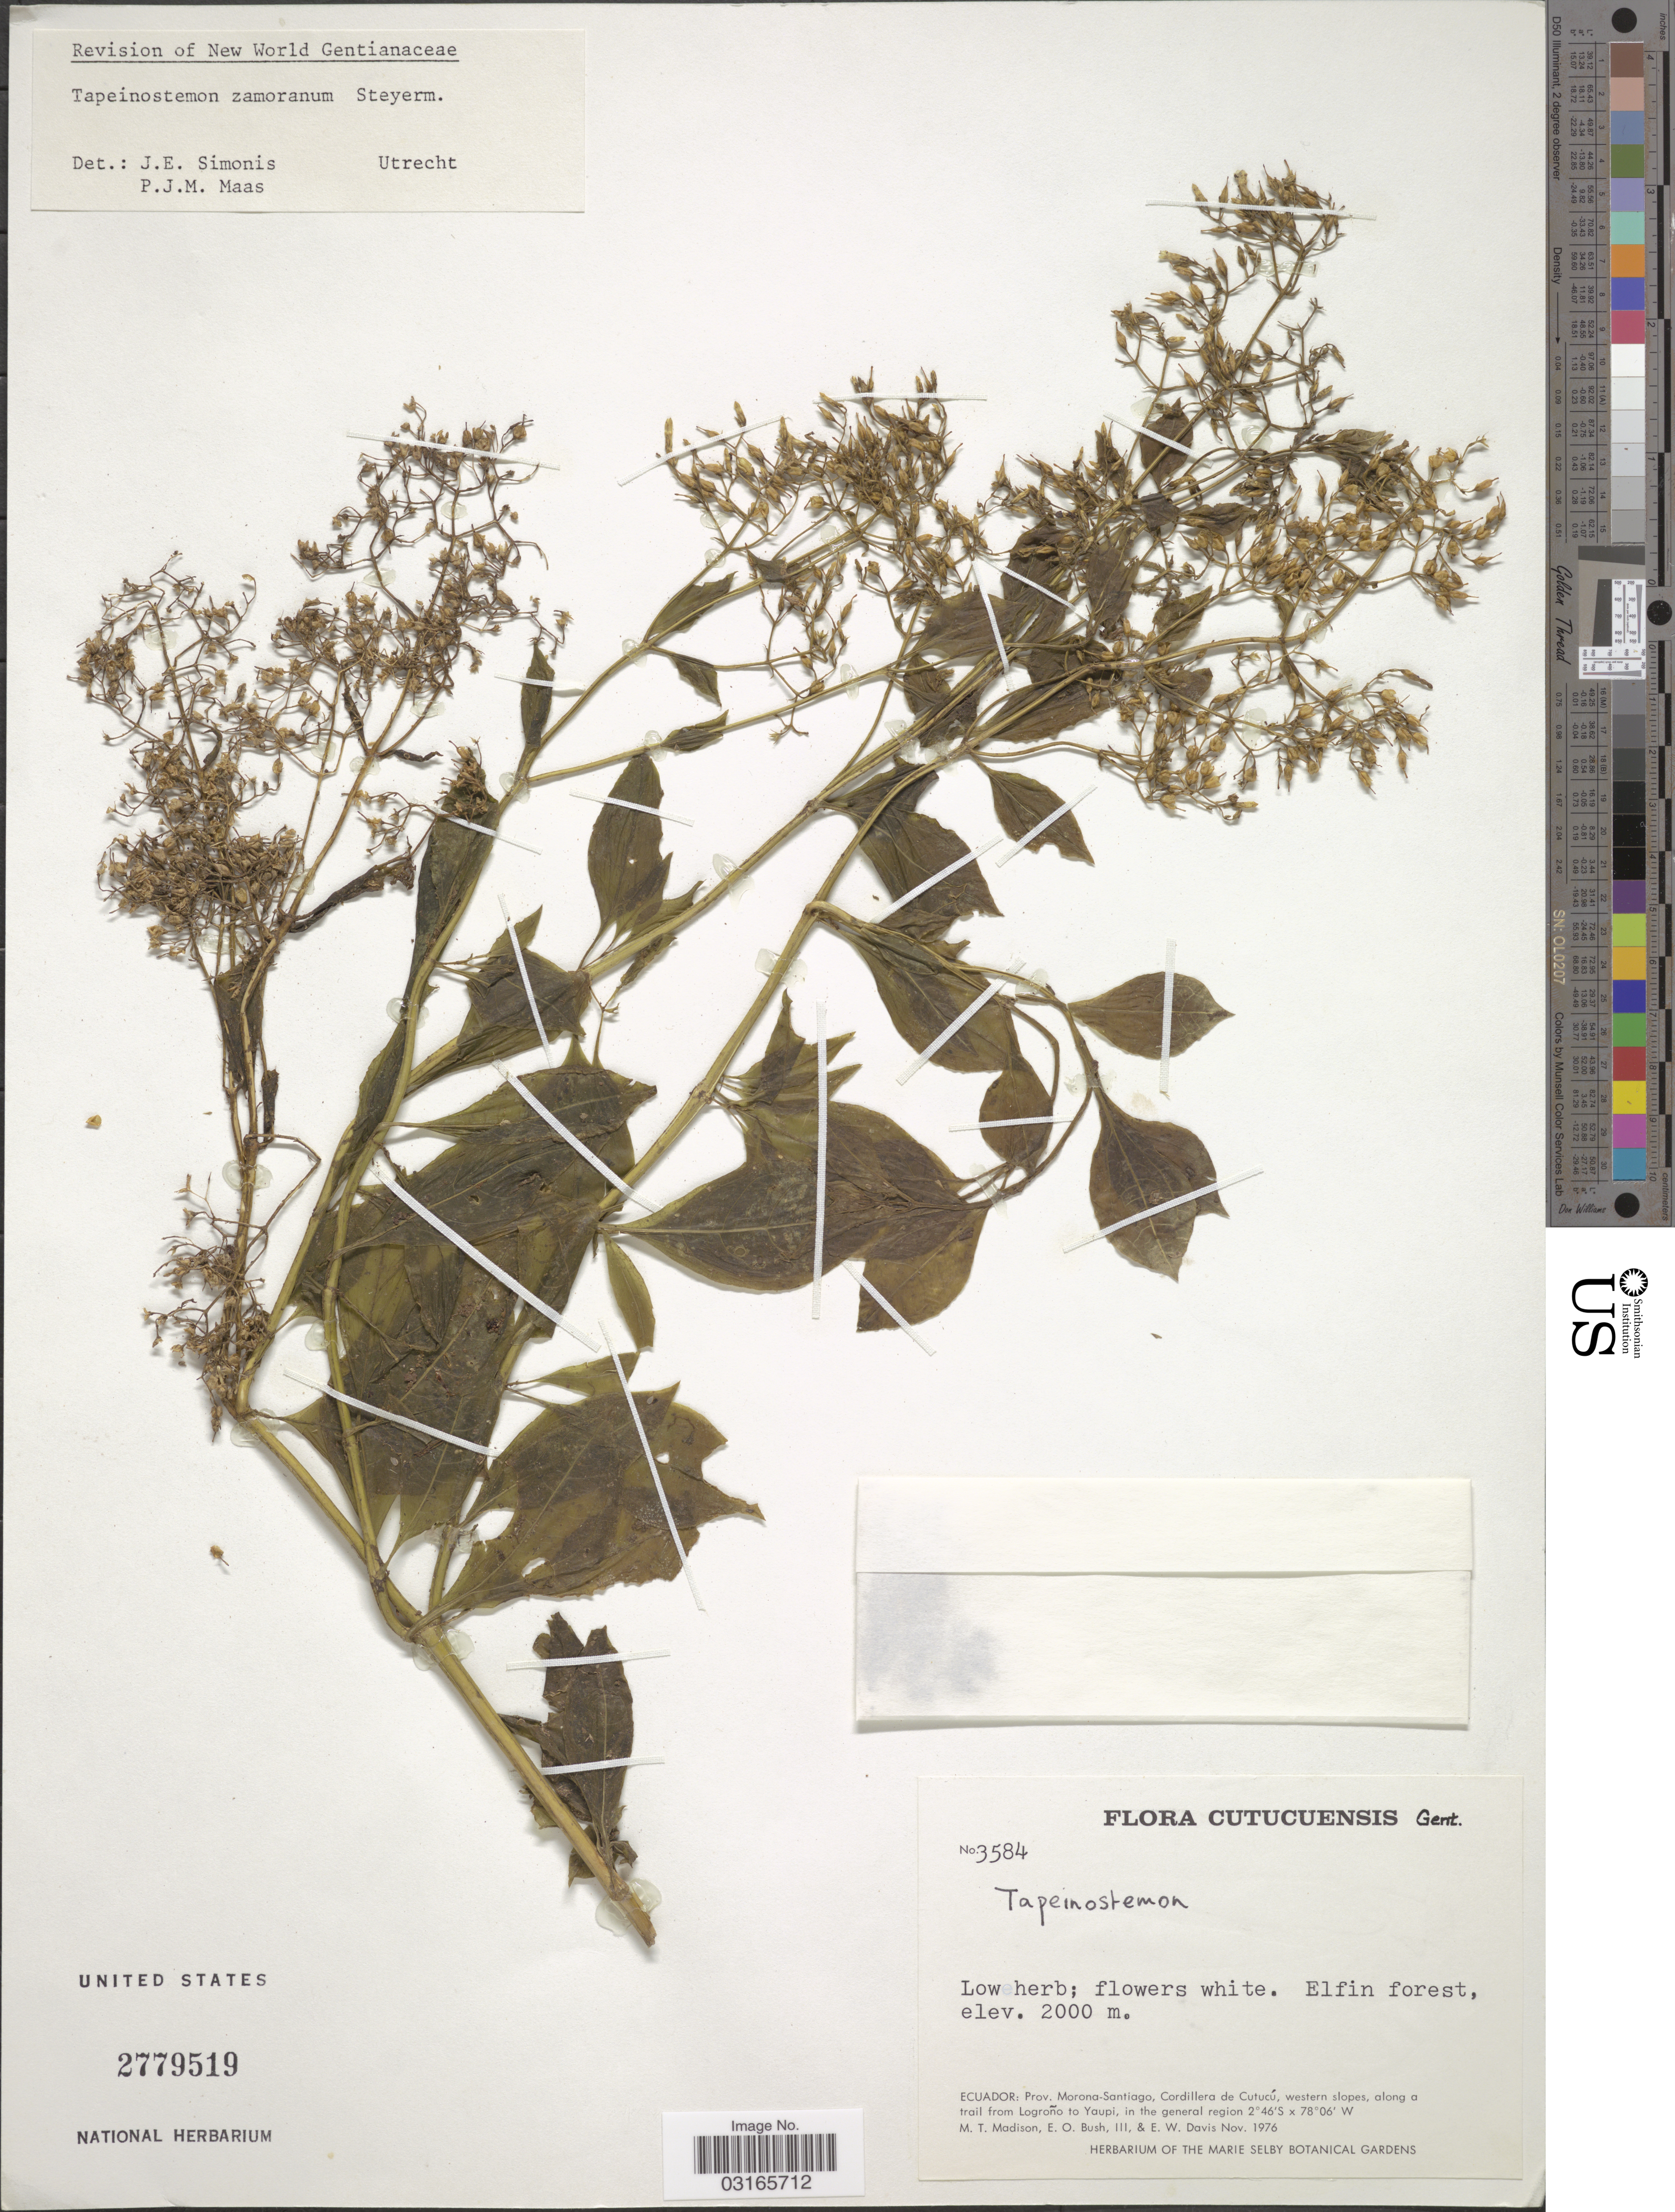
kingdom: Plantae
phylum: Tracheophyta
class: Magnoliopsida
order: Gentianales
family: Gentianaceae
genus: Tapeinostemon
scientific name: Tapeinostemon zamoranum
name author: Steyerm.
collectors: M. T. Madison, E. O. Bush & E. W. Davis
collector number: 3584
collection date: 1976-11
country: Ecuador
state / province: Morona-Santiago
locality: Cutucuensis. Prov. Morona-Santiago, Cordillera de Cutucú, western slopes, along a trail from Logroño to Yaupi, in the general region.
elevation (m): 2000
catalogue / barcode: US 2779519